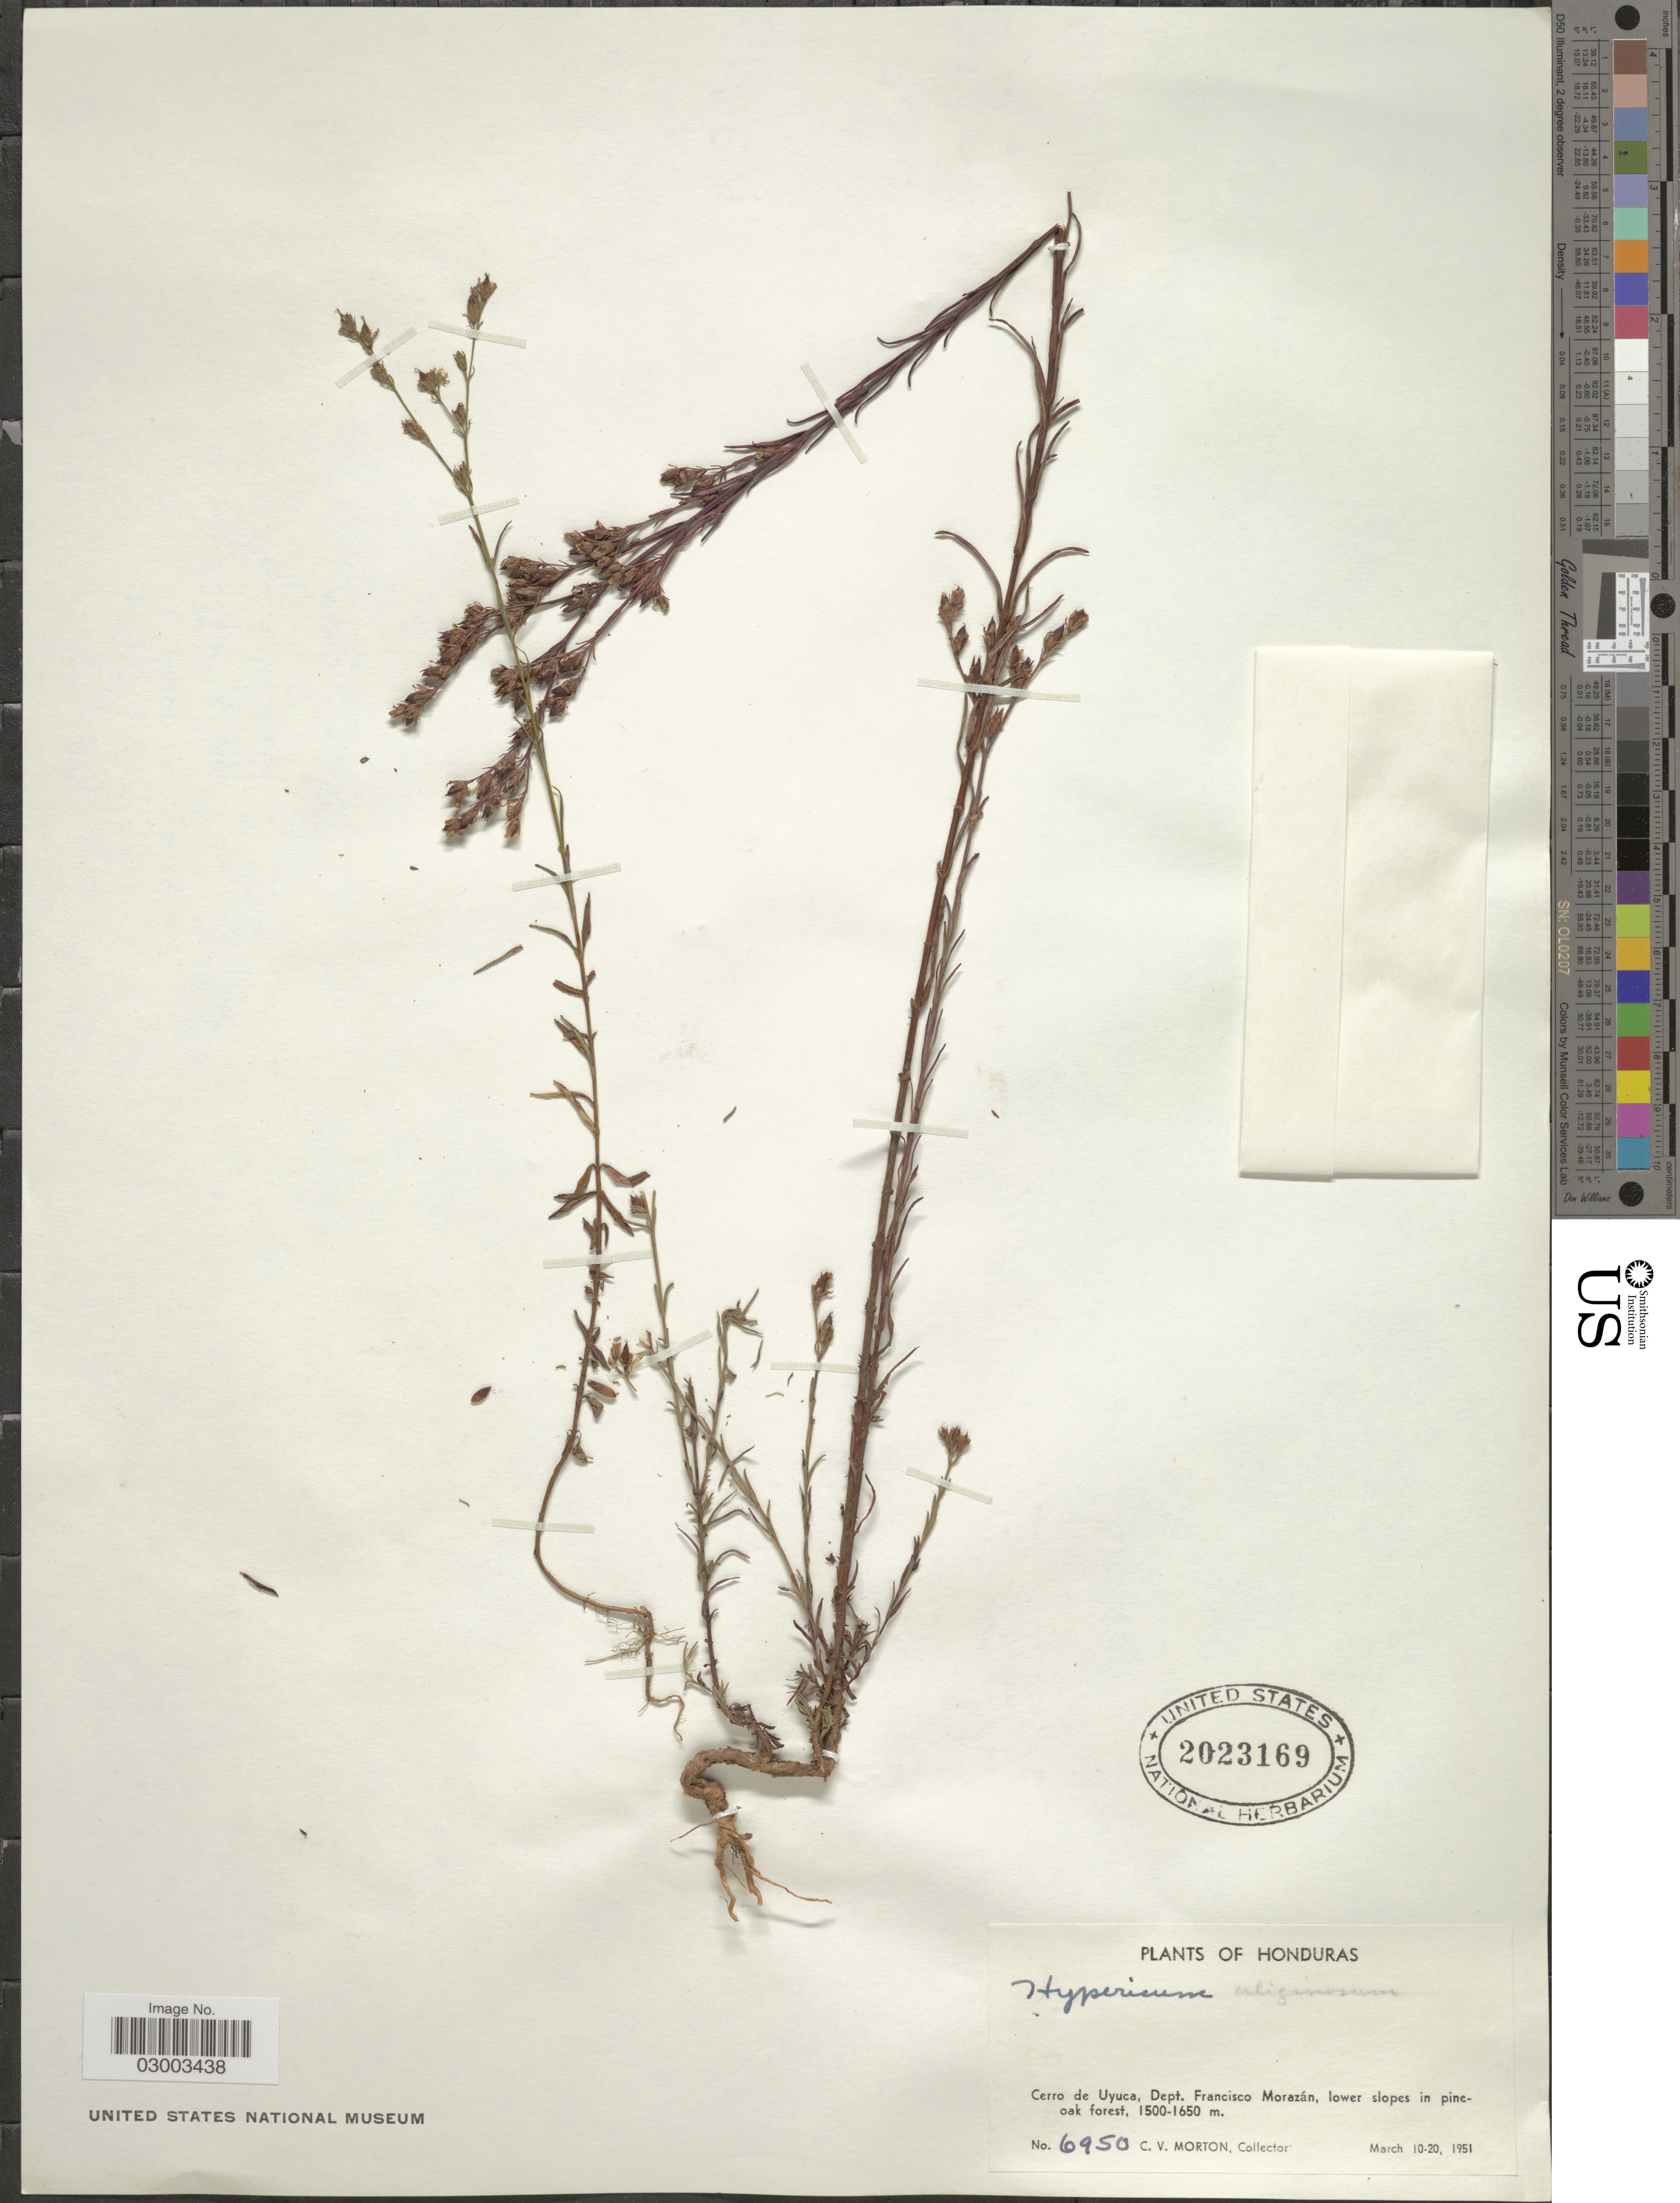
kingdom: Plantae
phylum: Tracheophyta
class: Magnoliopsida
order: Malpighiales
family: Hypericaceae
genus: Hypericum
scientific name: Hypericum silenoides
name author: Juss.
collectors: C. V. Morton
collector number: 6950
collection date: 1951-03-10/1951-03-20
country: Honduras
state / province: Fco. Morazán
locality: Cerro de Uyuca, Dept. Francisco Morazán, lower slopes in pine-oak forest.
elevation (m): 1500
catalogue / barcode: US 2023169